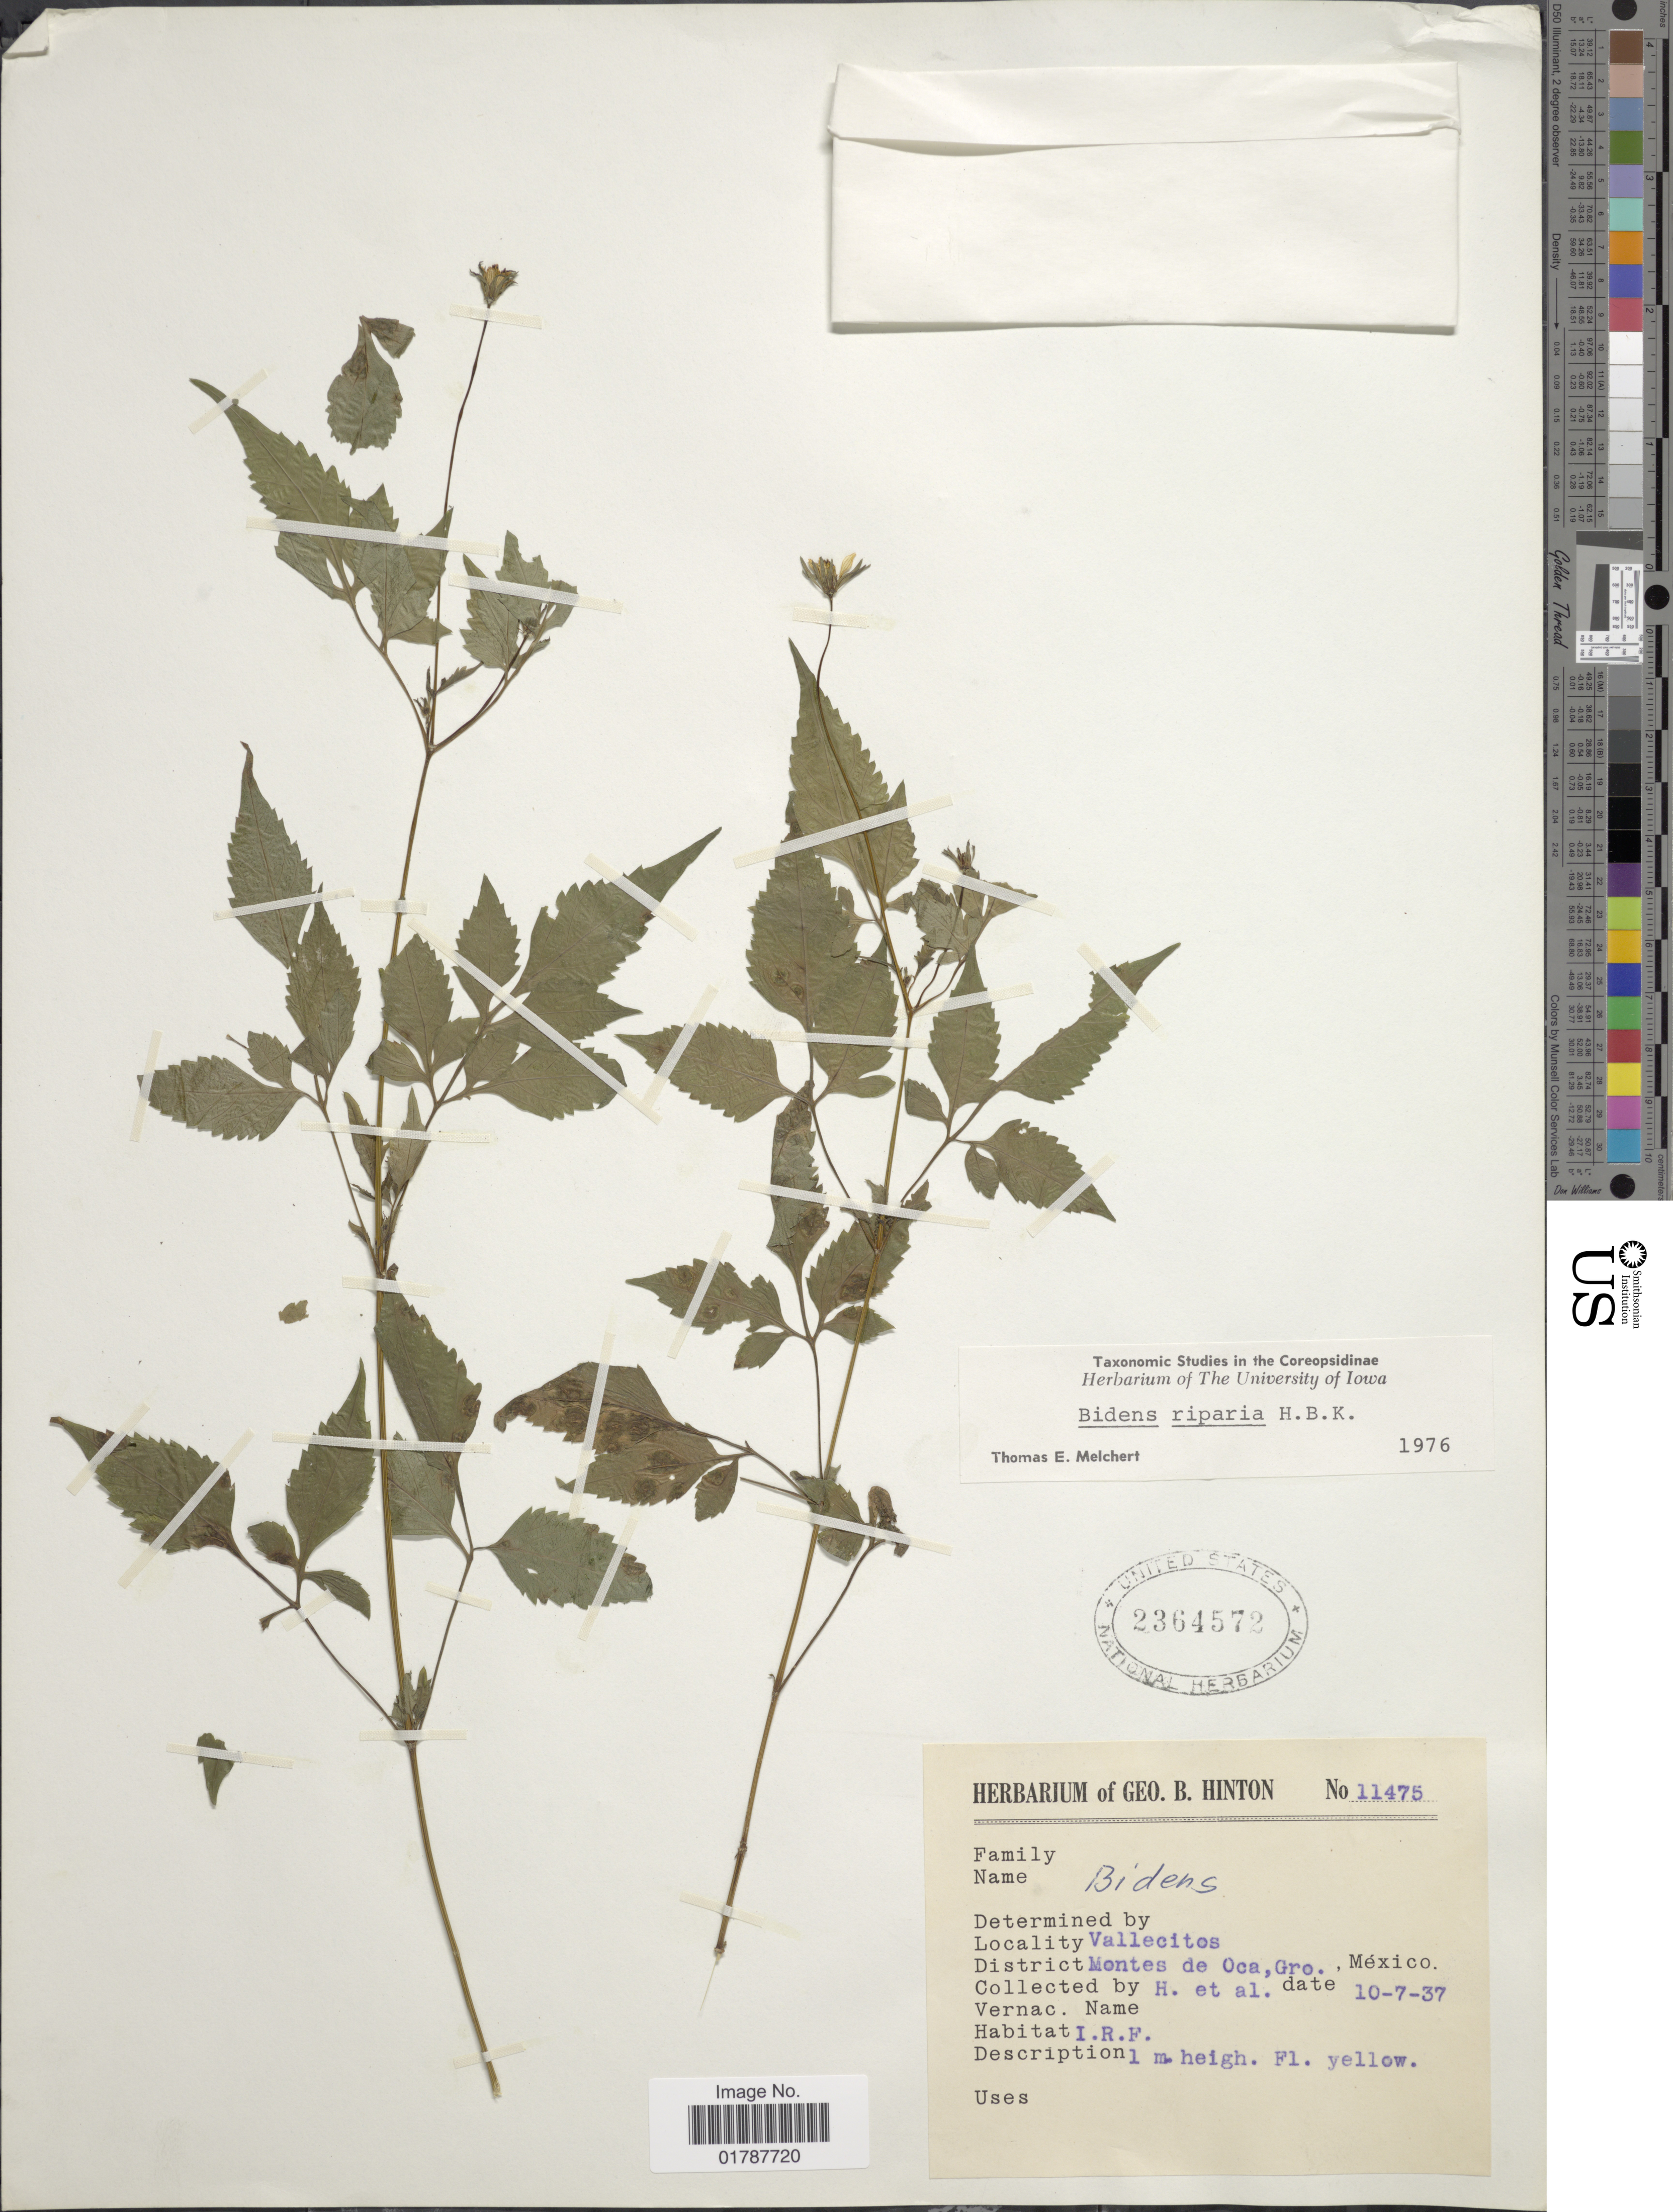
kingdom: Plantae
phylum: Tracheophyta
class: Magnoliopsida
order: Asterales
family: Asteraceae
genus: Bidens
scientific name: Bidens riparia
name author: Kunth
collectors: G. B. Hinton & et al.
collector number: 11475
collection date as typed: Transcribed d/m/y: 7/10/37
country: Mexico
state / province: Guerrero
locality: Vallecitos, District Montes de Oca, Gro., Mexico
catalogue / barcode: US 2364572